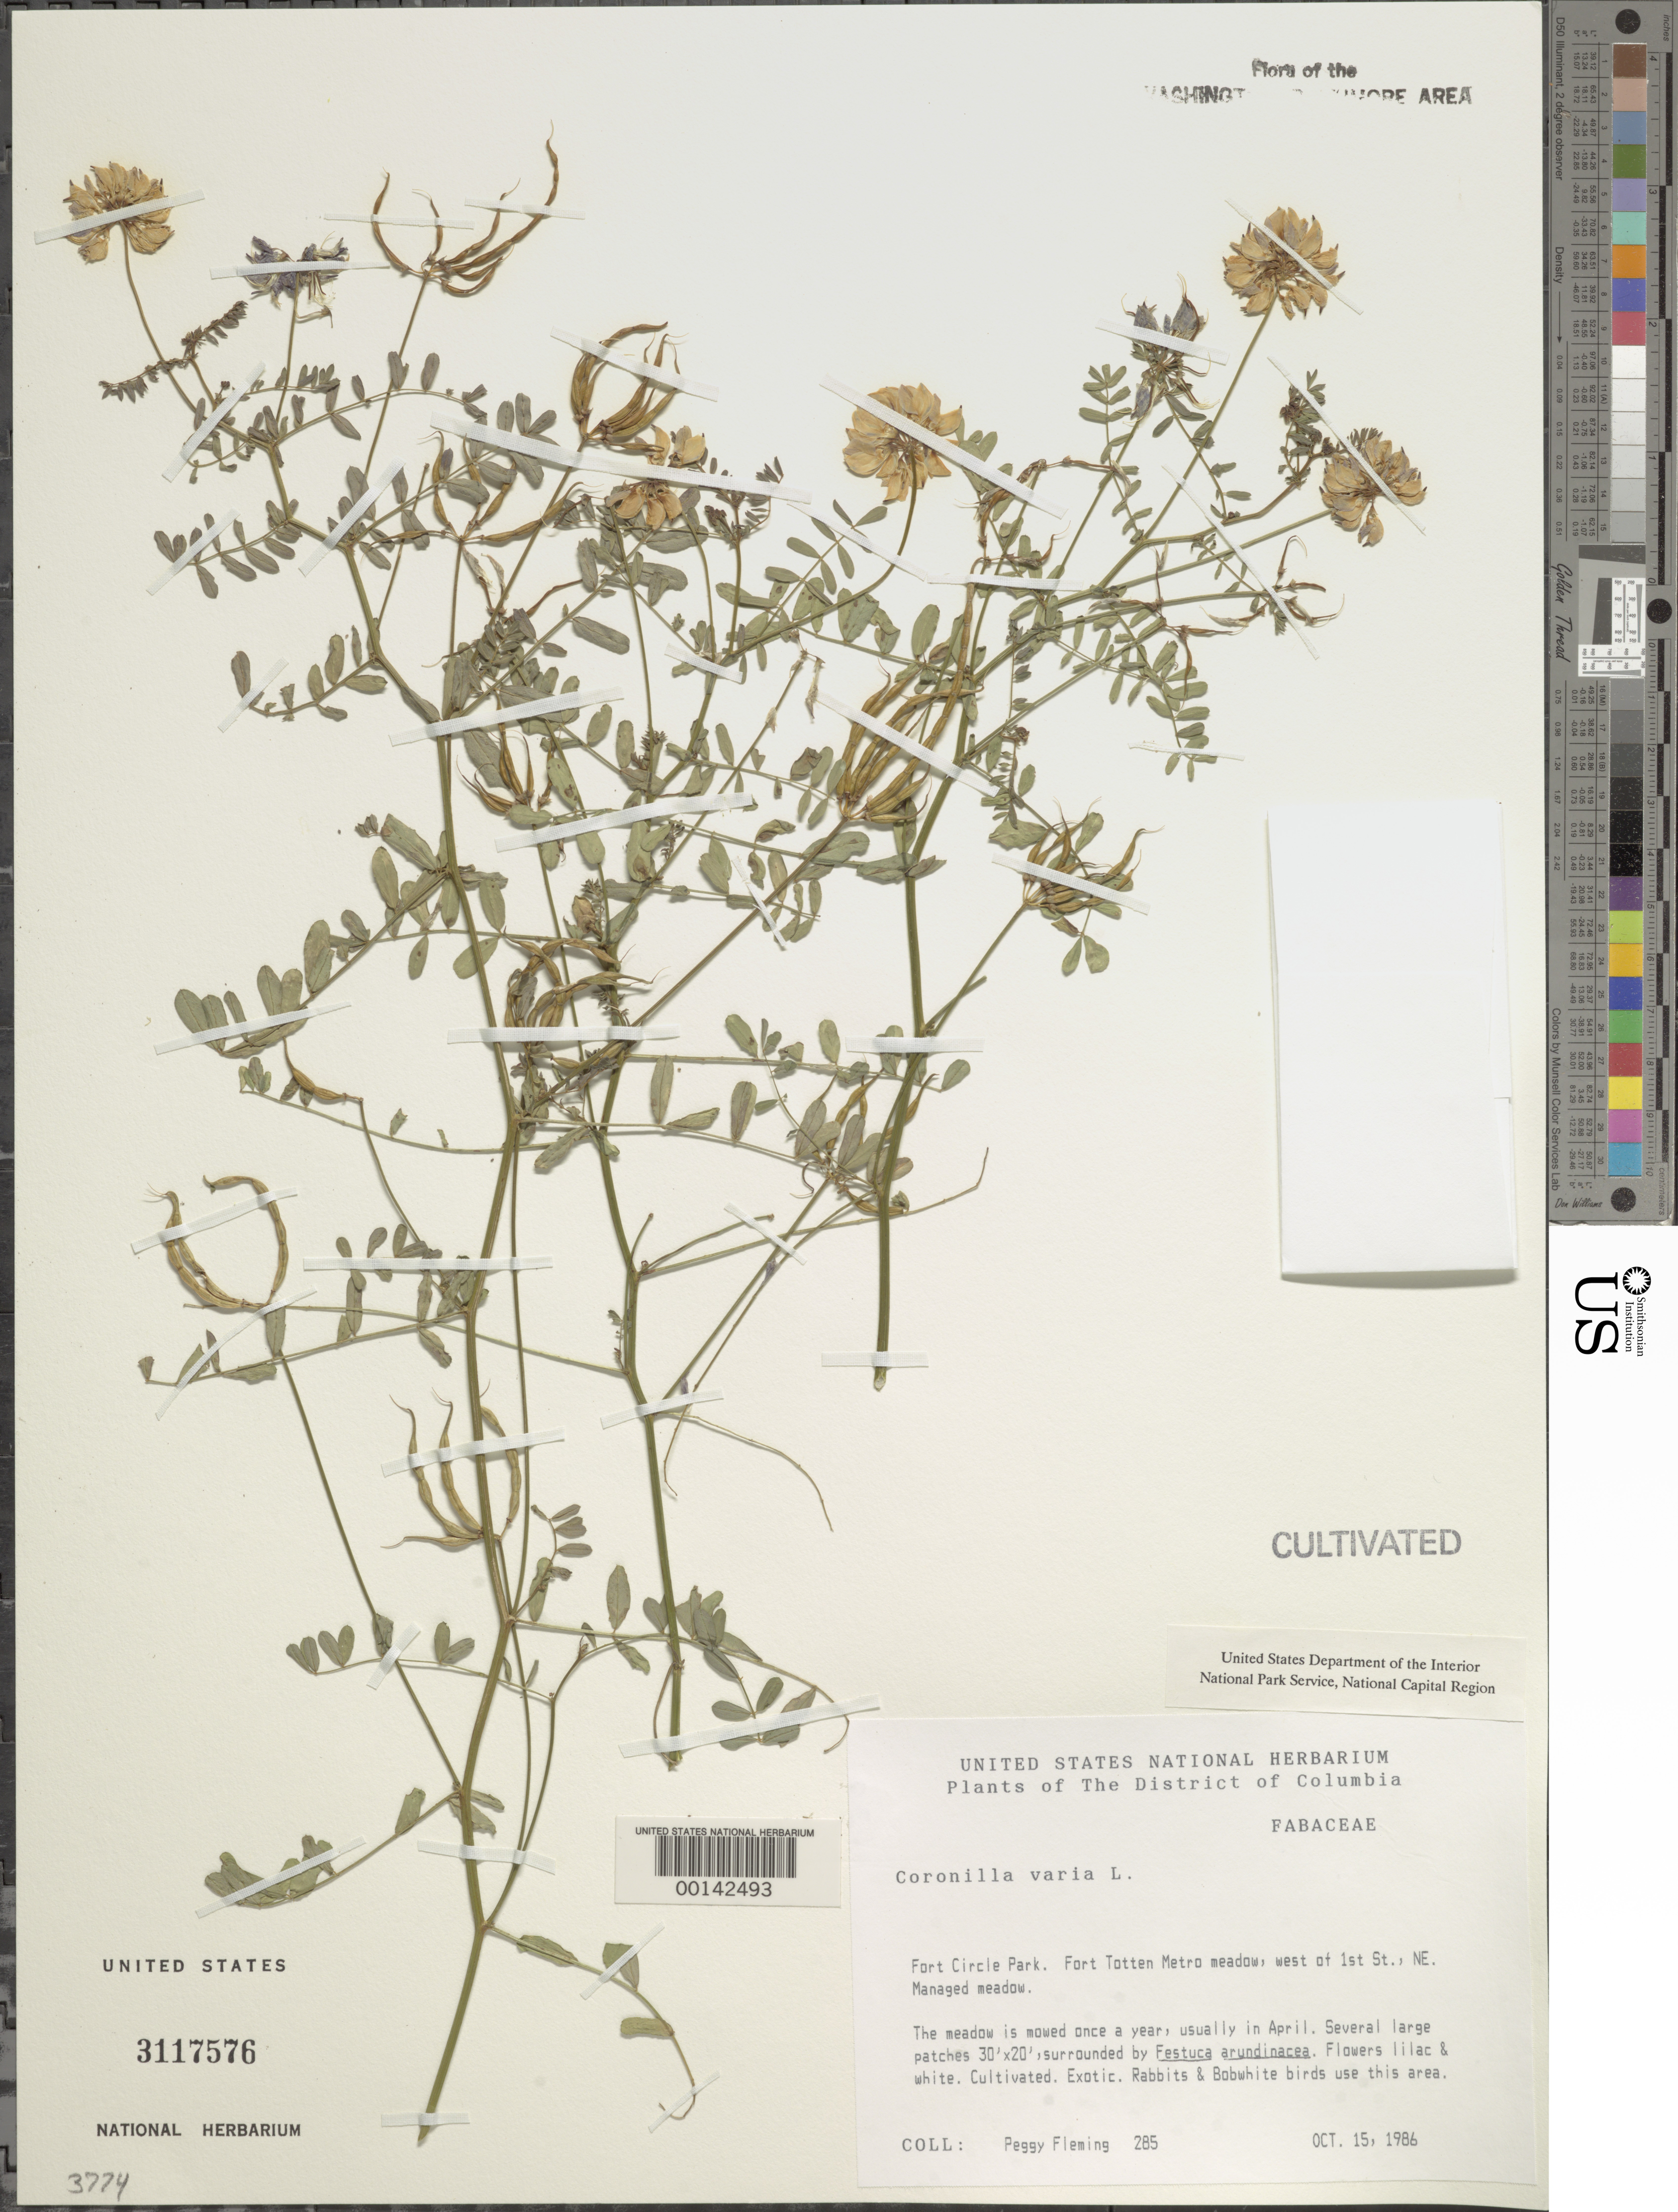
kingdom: Plantae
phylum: Tracheophyta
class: Magnoliopsida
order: Fabales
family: Fabaceae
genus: Coronilla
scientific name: Coronilla sp.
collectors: P. Fleming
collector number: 285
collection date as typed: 15 Oct 1986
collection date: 1986-10-15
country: United States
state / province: District of Columbia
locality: Fort Circle Park. Fort Totten Metro meadow, west of 1st St., NE . Fort Circle Parks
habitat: Managed meadow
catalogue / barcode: US 3117576